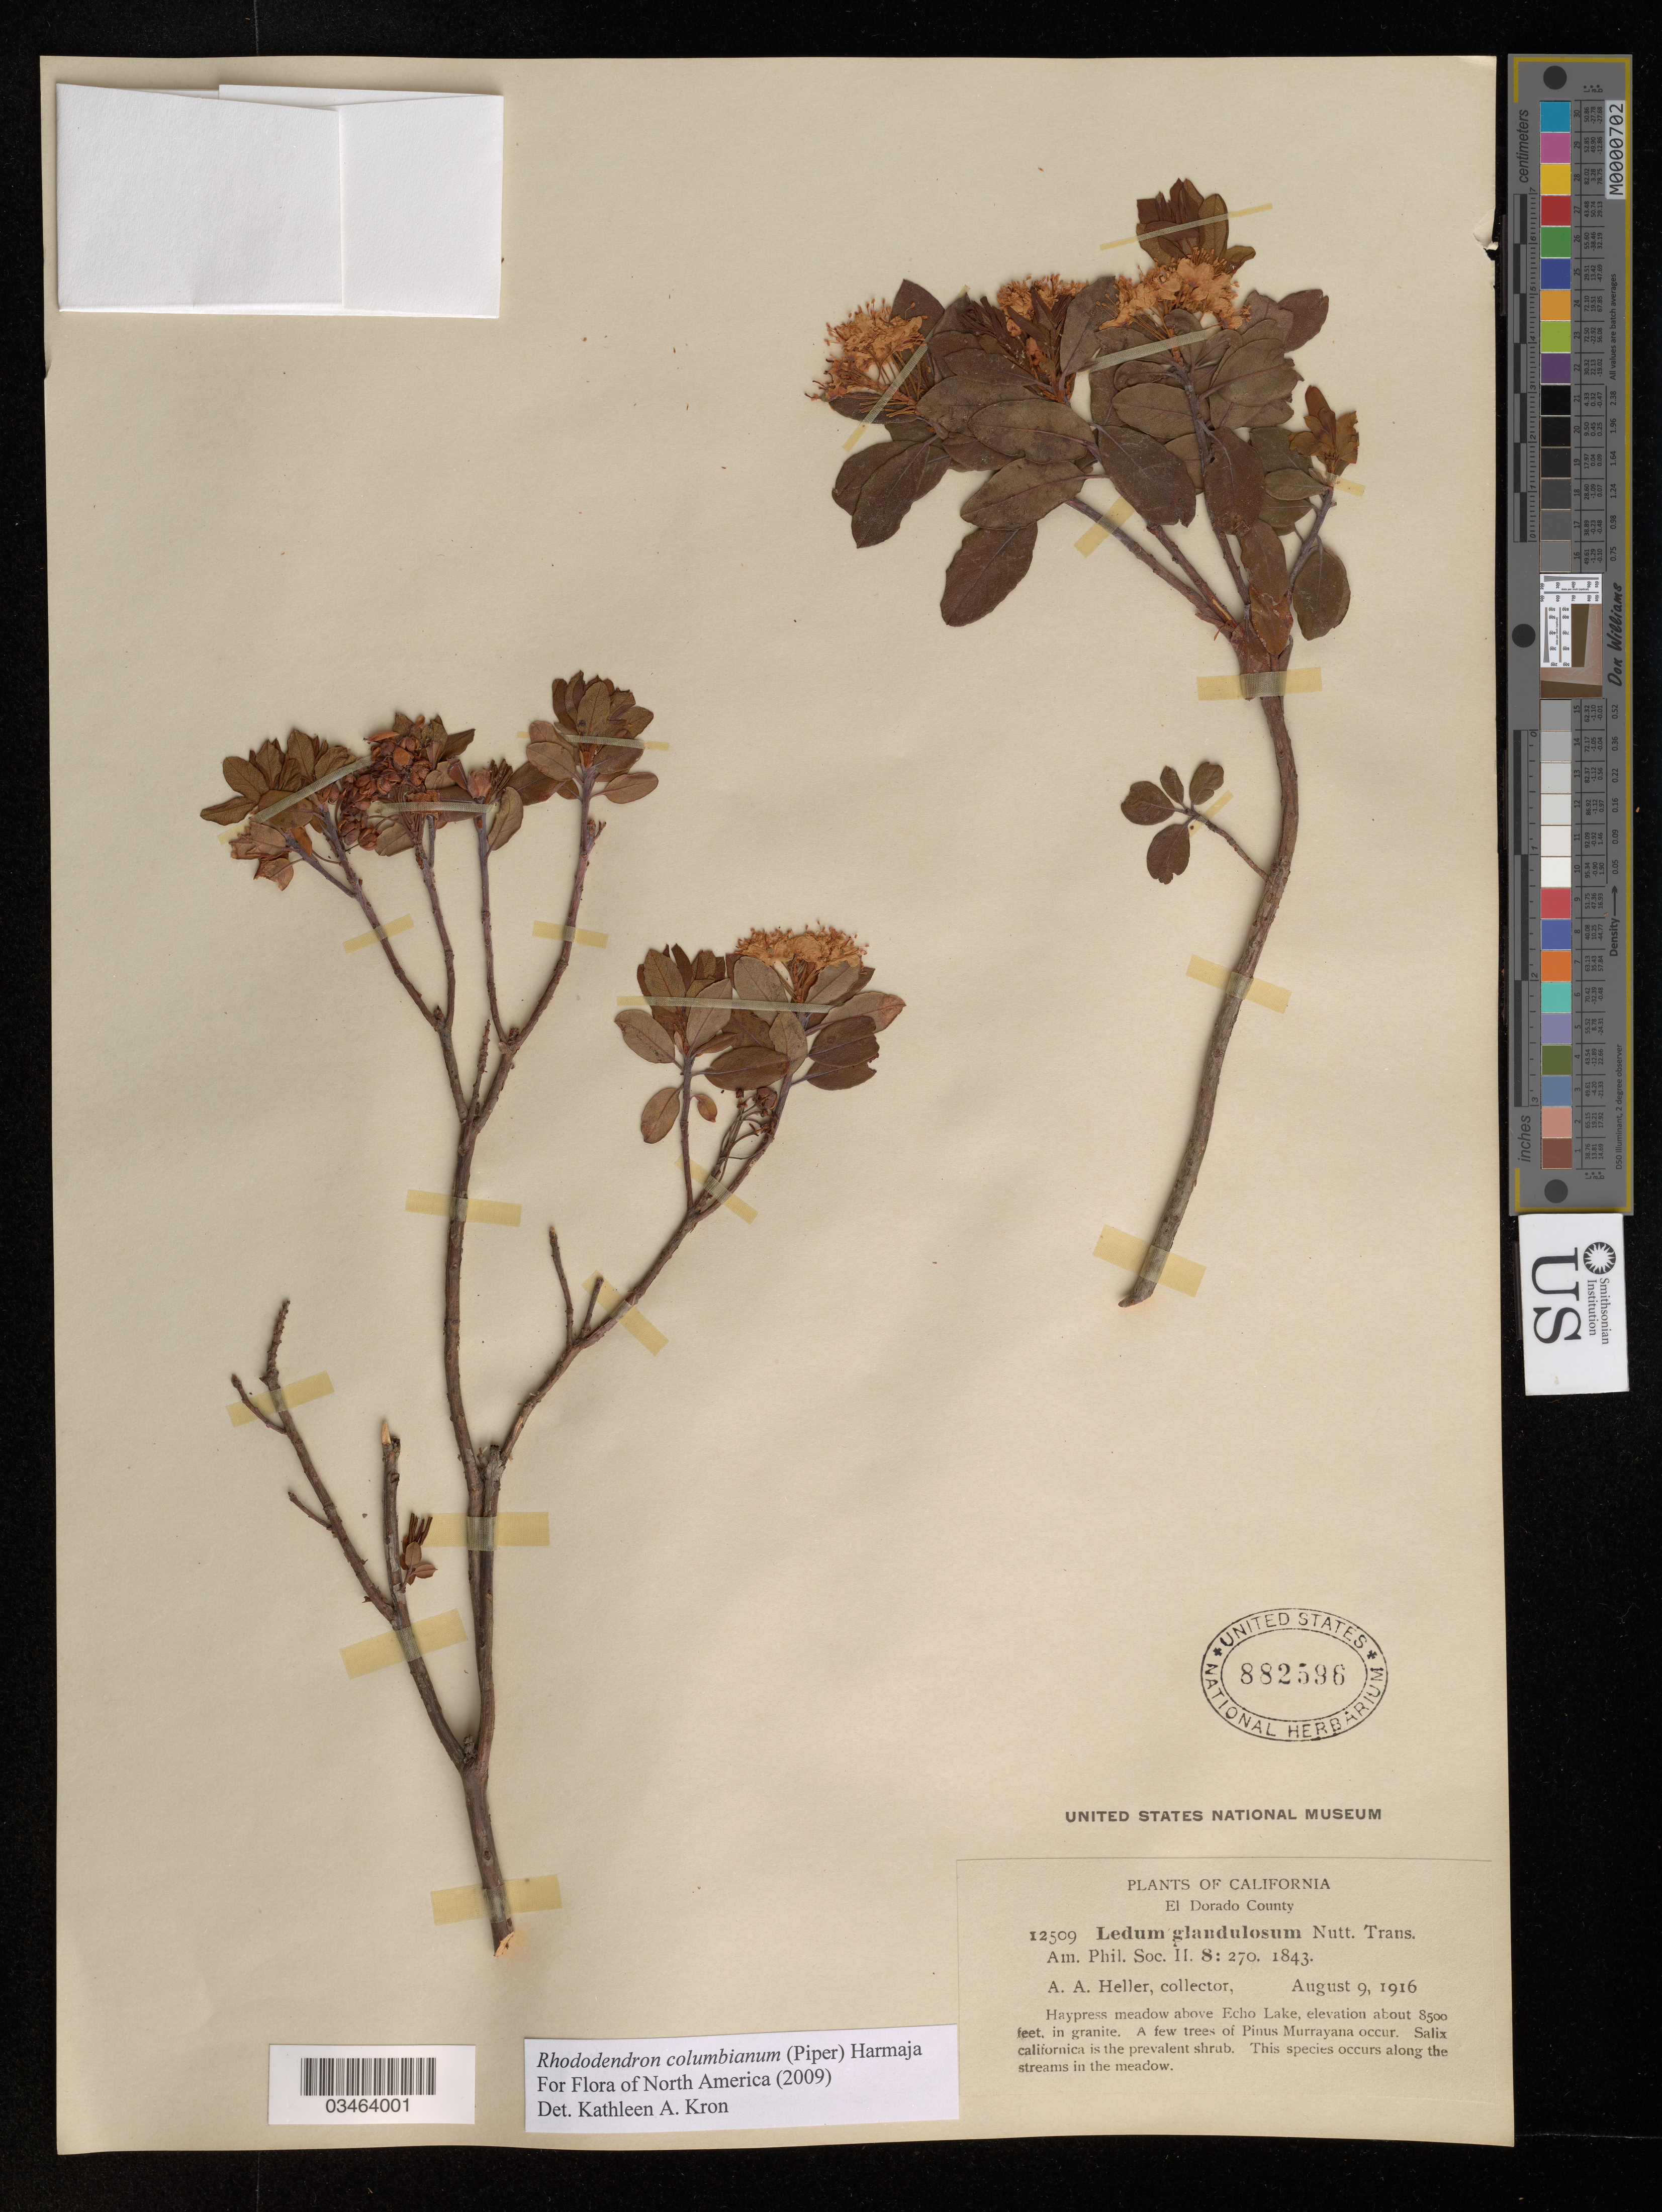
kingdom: Plantae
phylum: Tracheophyta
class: Magnoliopsida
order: Ericales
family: Ericaceae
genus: Rhododendron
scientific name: Rhododendron columbianum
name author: (Piper) Harmaja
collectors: A. A. Heller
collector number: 12509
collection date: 1916-08-09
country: United States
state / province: California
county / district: El Dorado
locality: El Dorado County. Haypress meadow above Echo Lake.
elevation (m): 2591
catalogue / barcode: US 882596